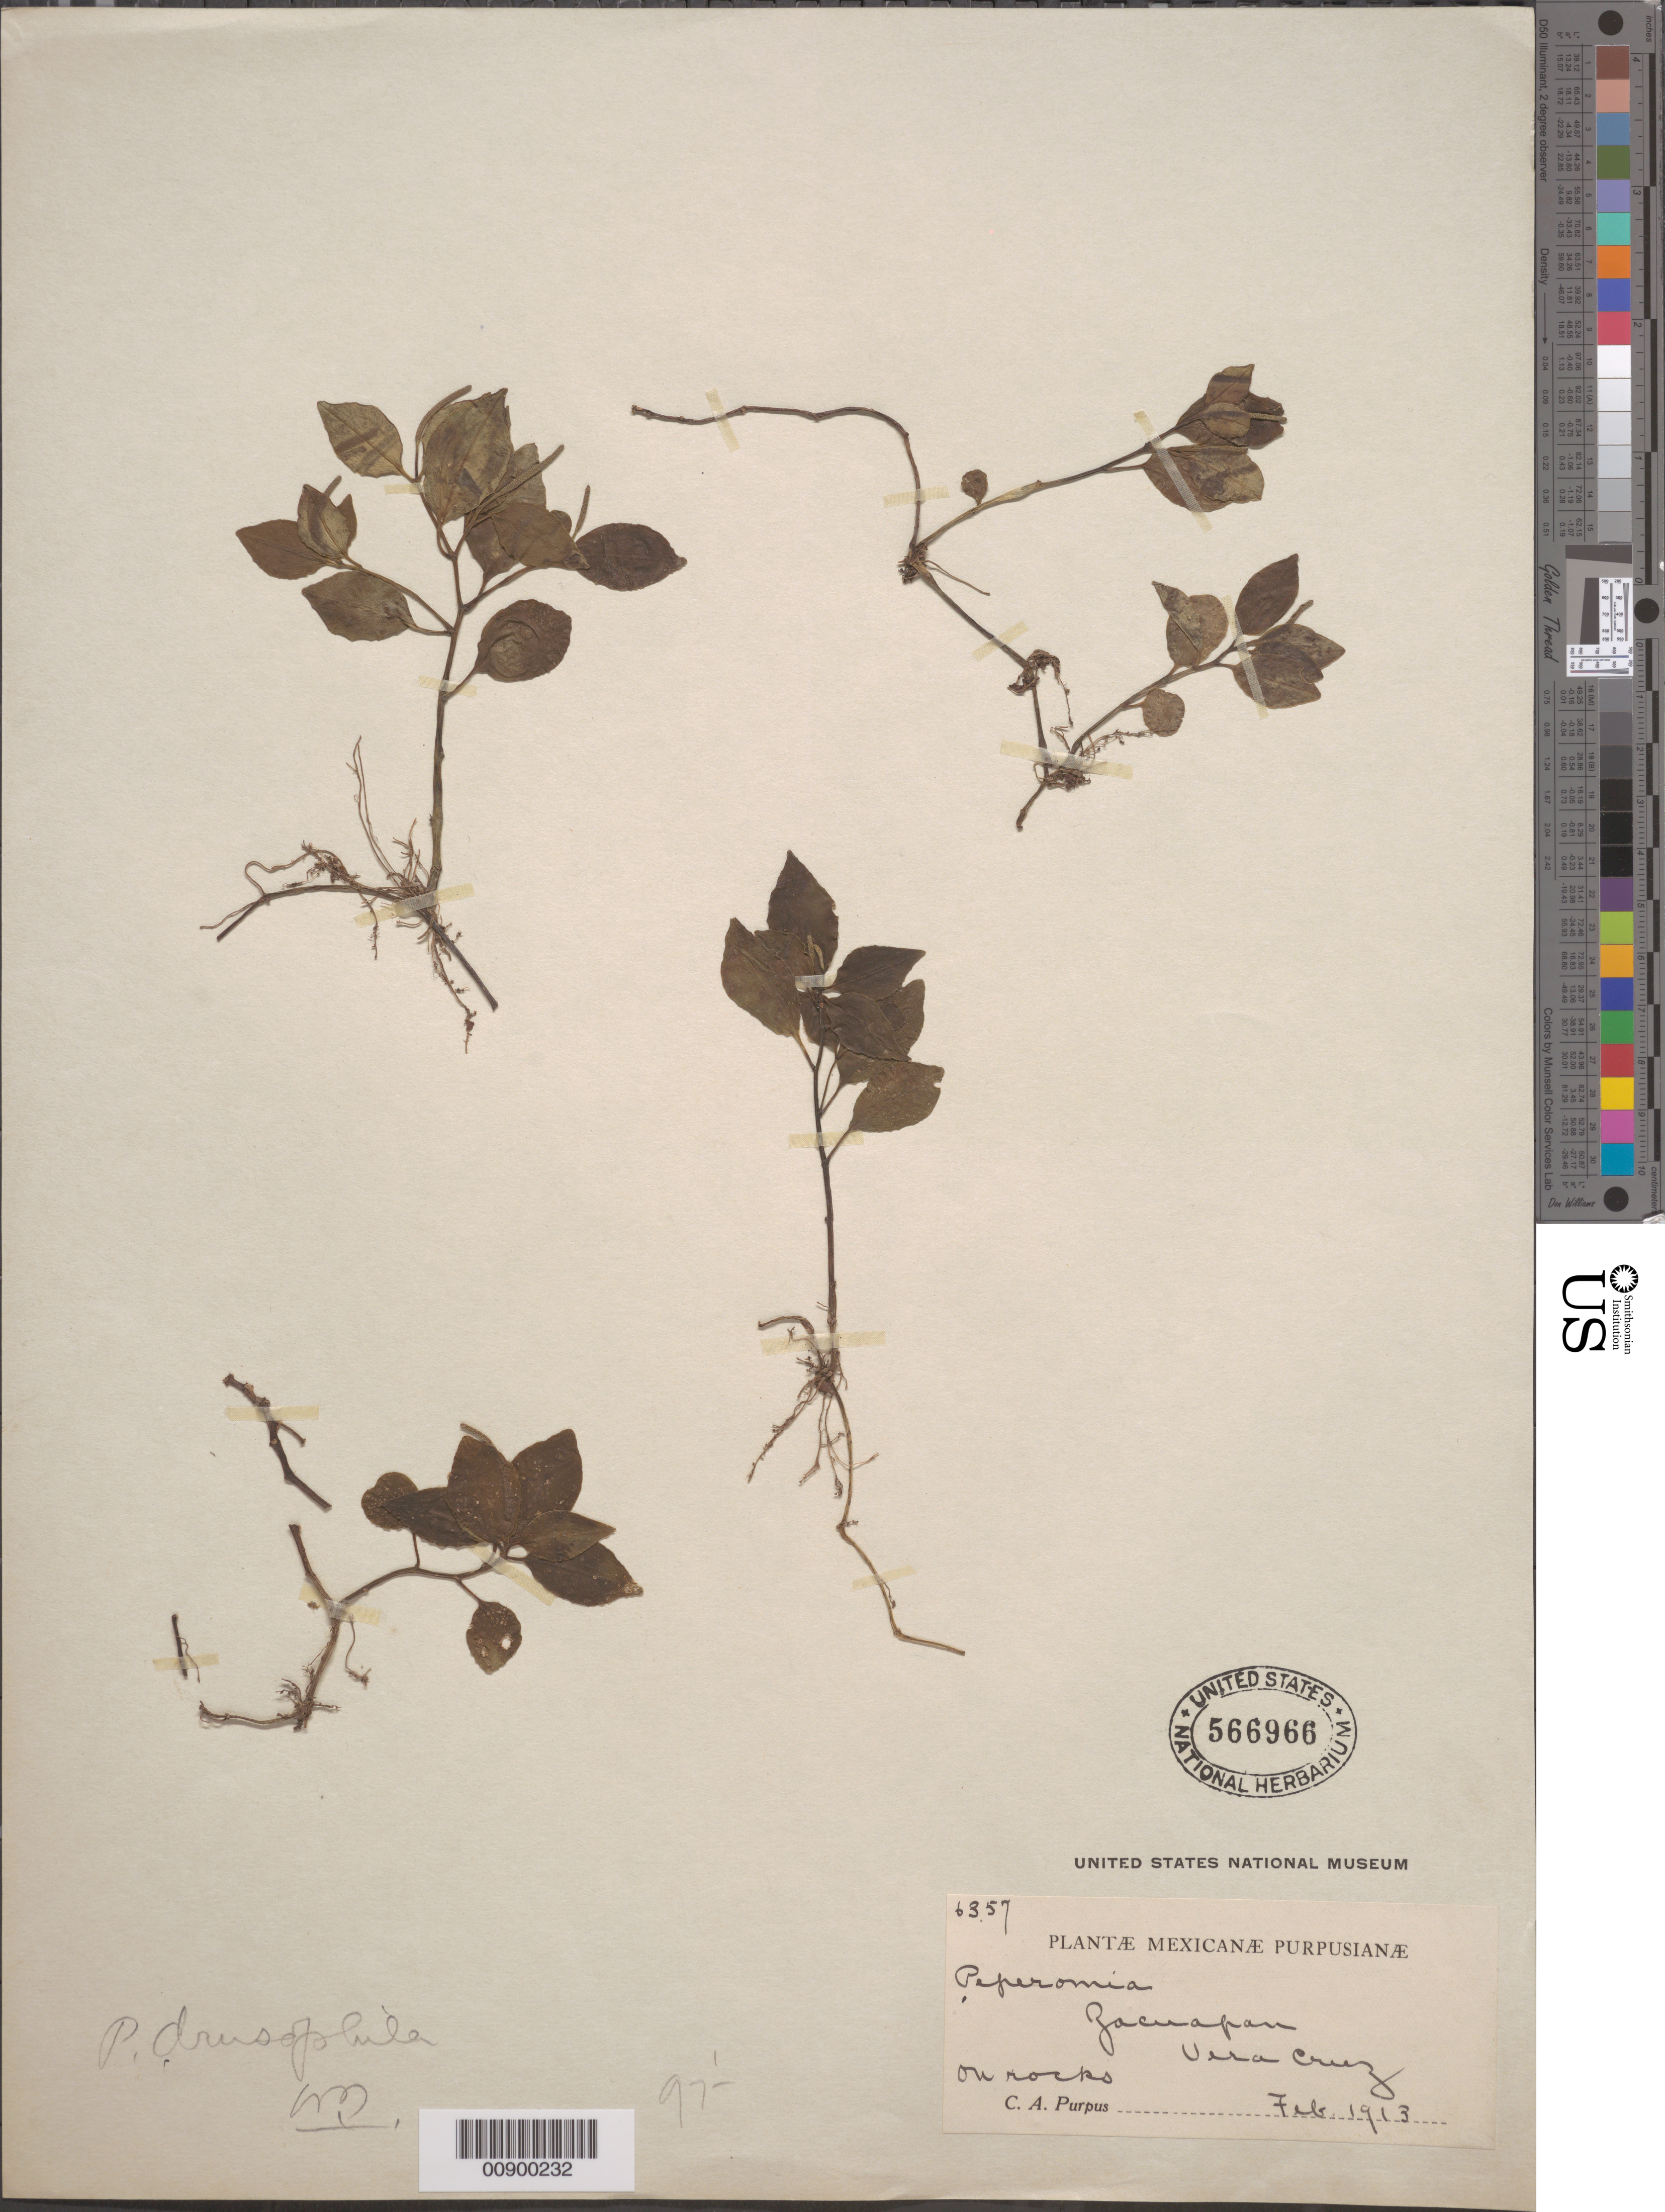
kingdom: Plantae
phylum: Tracheophyta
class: Magnoliopsida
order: Piperales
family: Piperaceae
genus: Peperomia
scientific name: Peperomia drusophila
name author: C. DC.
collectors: C. A. Purpus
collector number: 6357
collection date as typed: Feb 1913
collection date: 1913-02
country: Mexico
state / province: Veracruz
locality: Zacuapan, Veracruz.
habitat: On rocks.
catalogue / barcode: US 566966